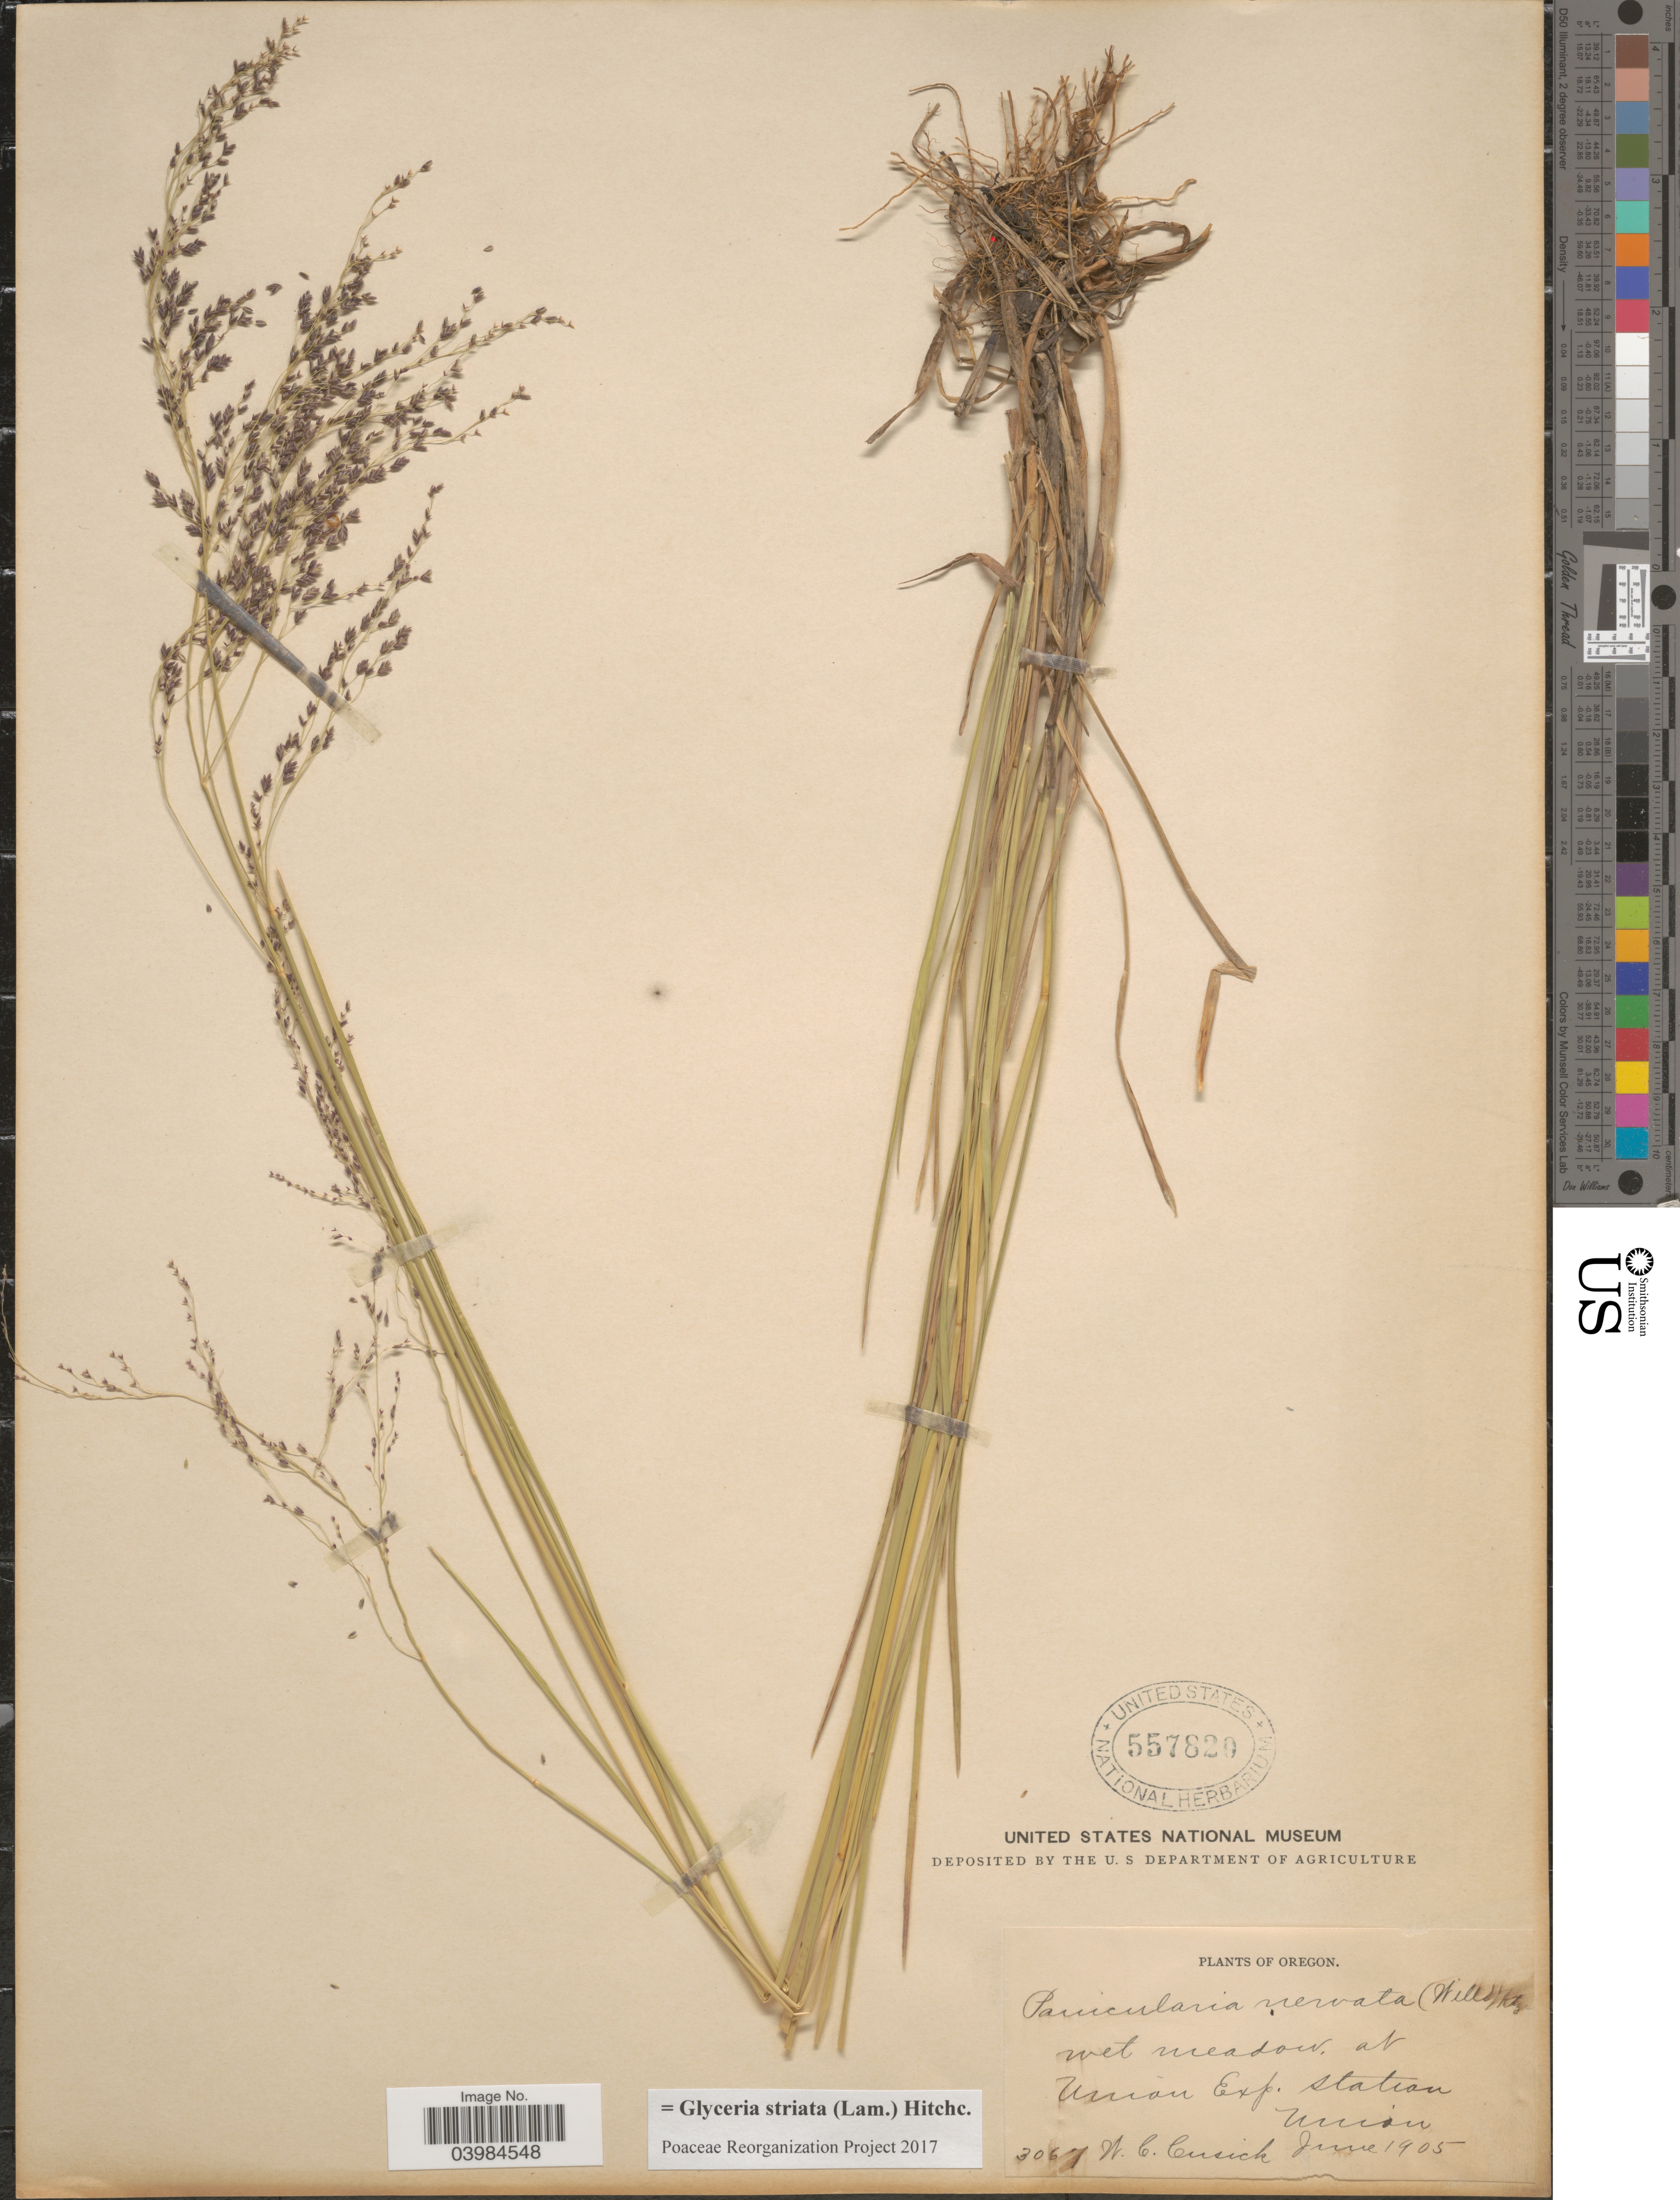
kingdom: Plantae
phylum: Tracheophyta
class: Liliopsida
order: Poales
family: Poaceae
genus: Glyceria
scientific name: Glyceria striata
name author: (Lam.) Hitchc.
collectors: W. C. Cusick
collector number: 3067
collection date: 1905-06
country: United States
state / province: Oregon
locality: Wet meadow at Union Exp. station Union.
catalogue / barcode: US 557820